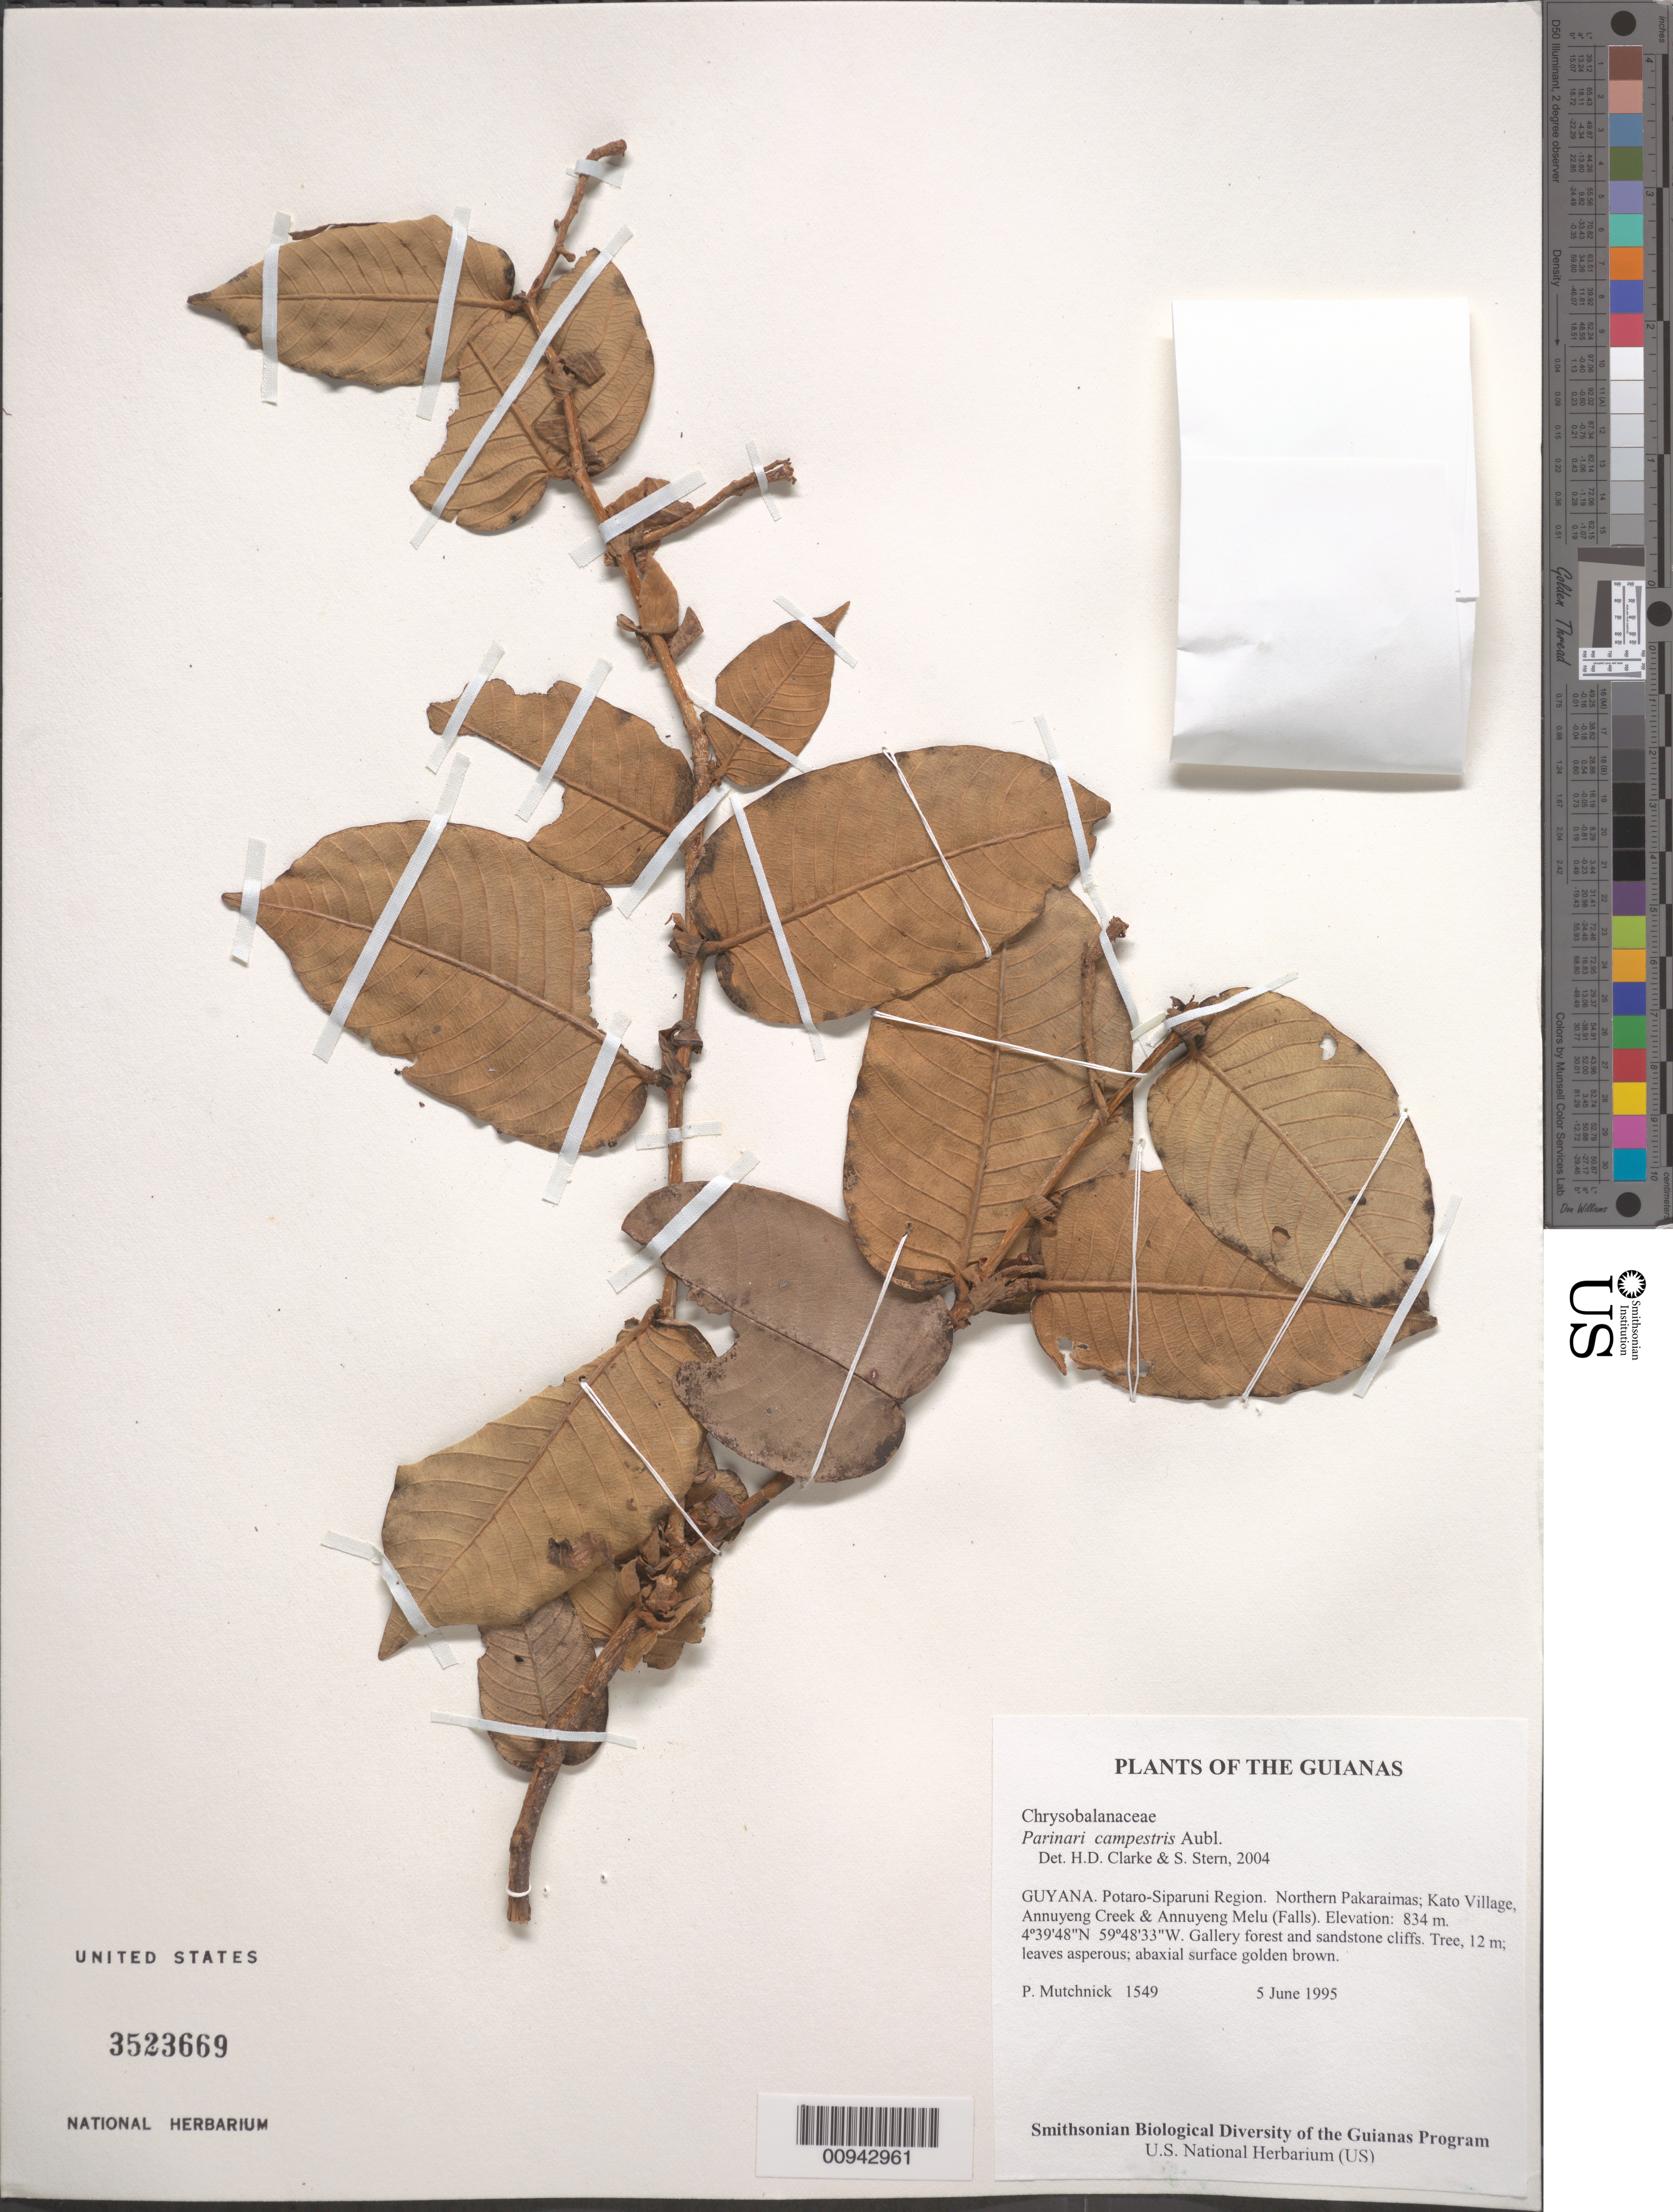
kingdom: Plantae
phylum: Tracheophyta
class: Magnoliopsida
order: Malpighiales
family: Chrysobalanaceae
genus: Parinari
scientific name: Parinari campestris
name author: Aubl.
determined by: Clarke, H. D.; Stern, Stephen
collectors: P. Mutchnick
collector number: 1549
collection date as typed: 5 June 1995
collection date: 1995-06-05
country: Guyana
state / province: Potaro-Siparuni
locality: Northern Pakaraimas; Kato Village, Annuyeng Creek & Annuyeng Melu (Falls)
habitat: Gallery forest and sandstone cliffs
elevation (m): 834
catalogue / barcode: US 3523669